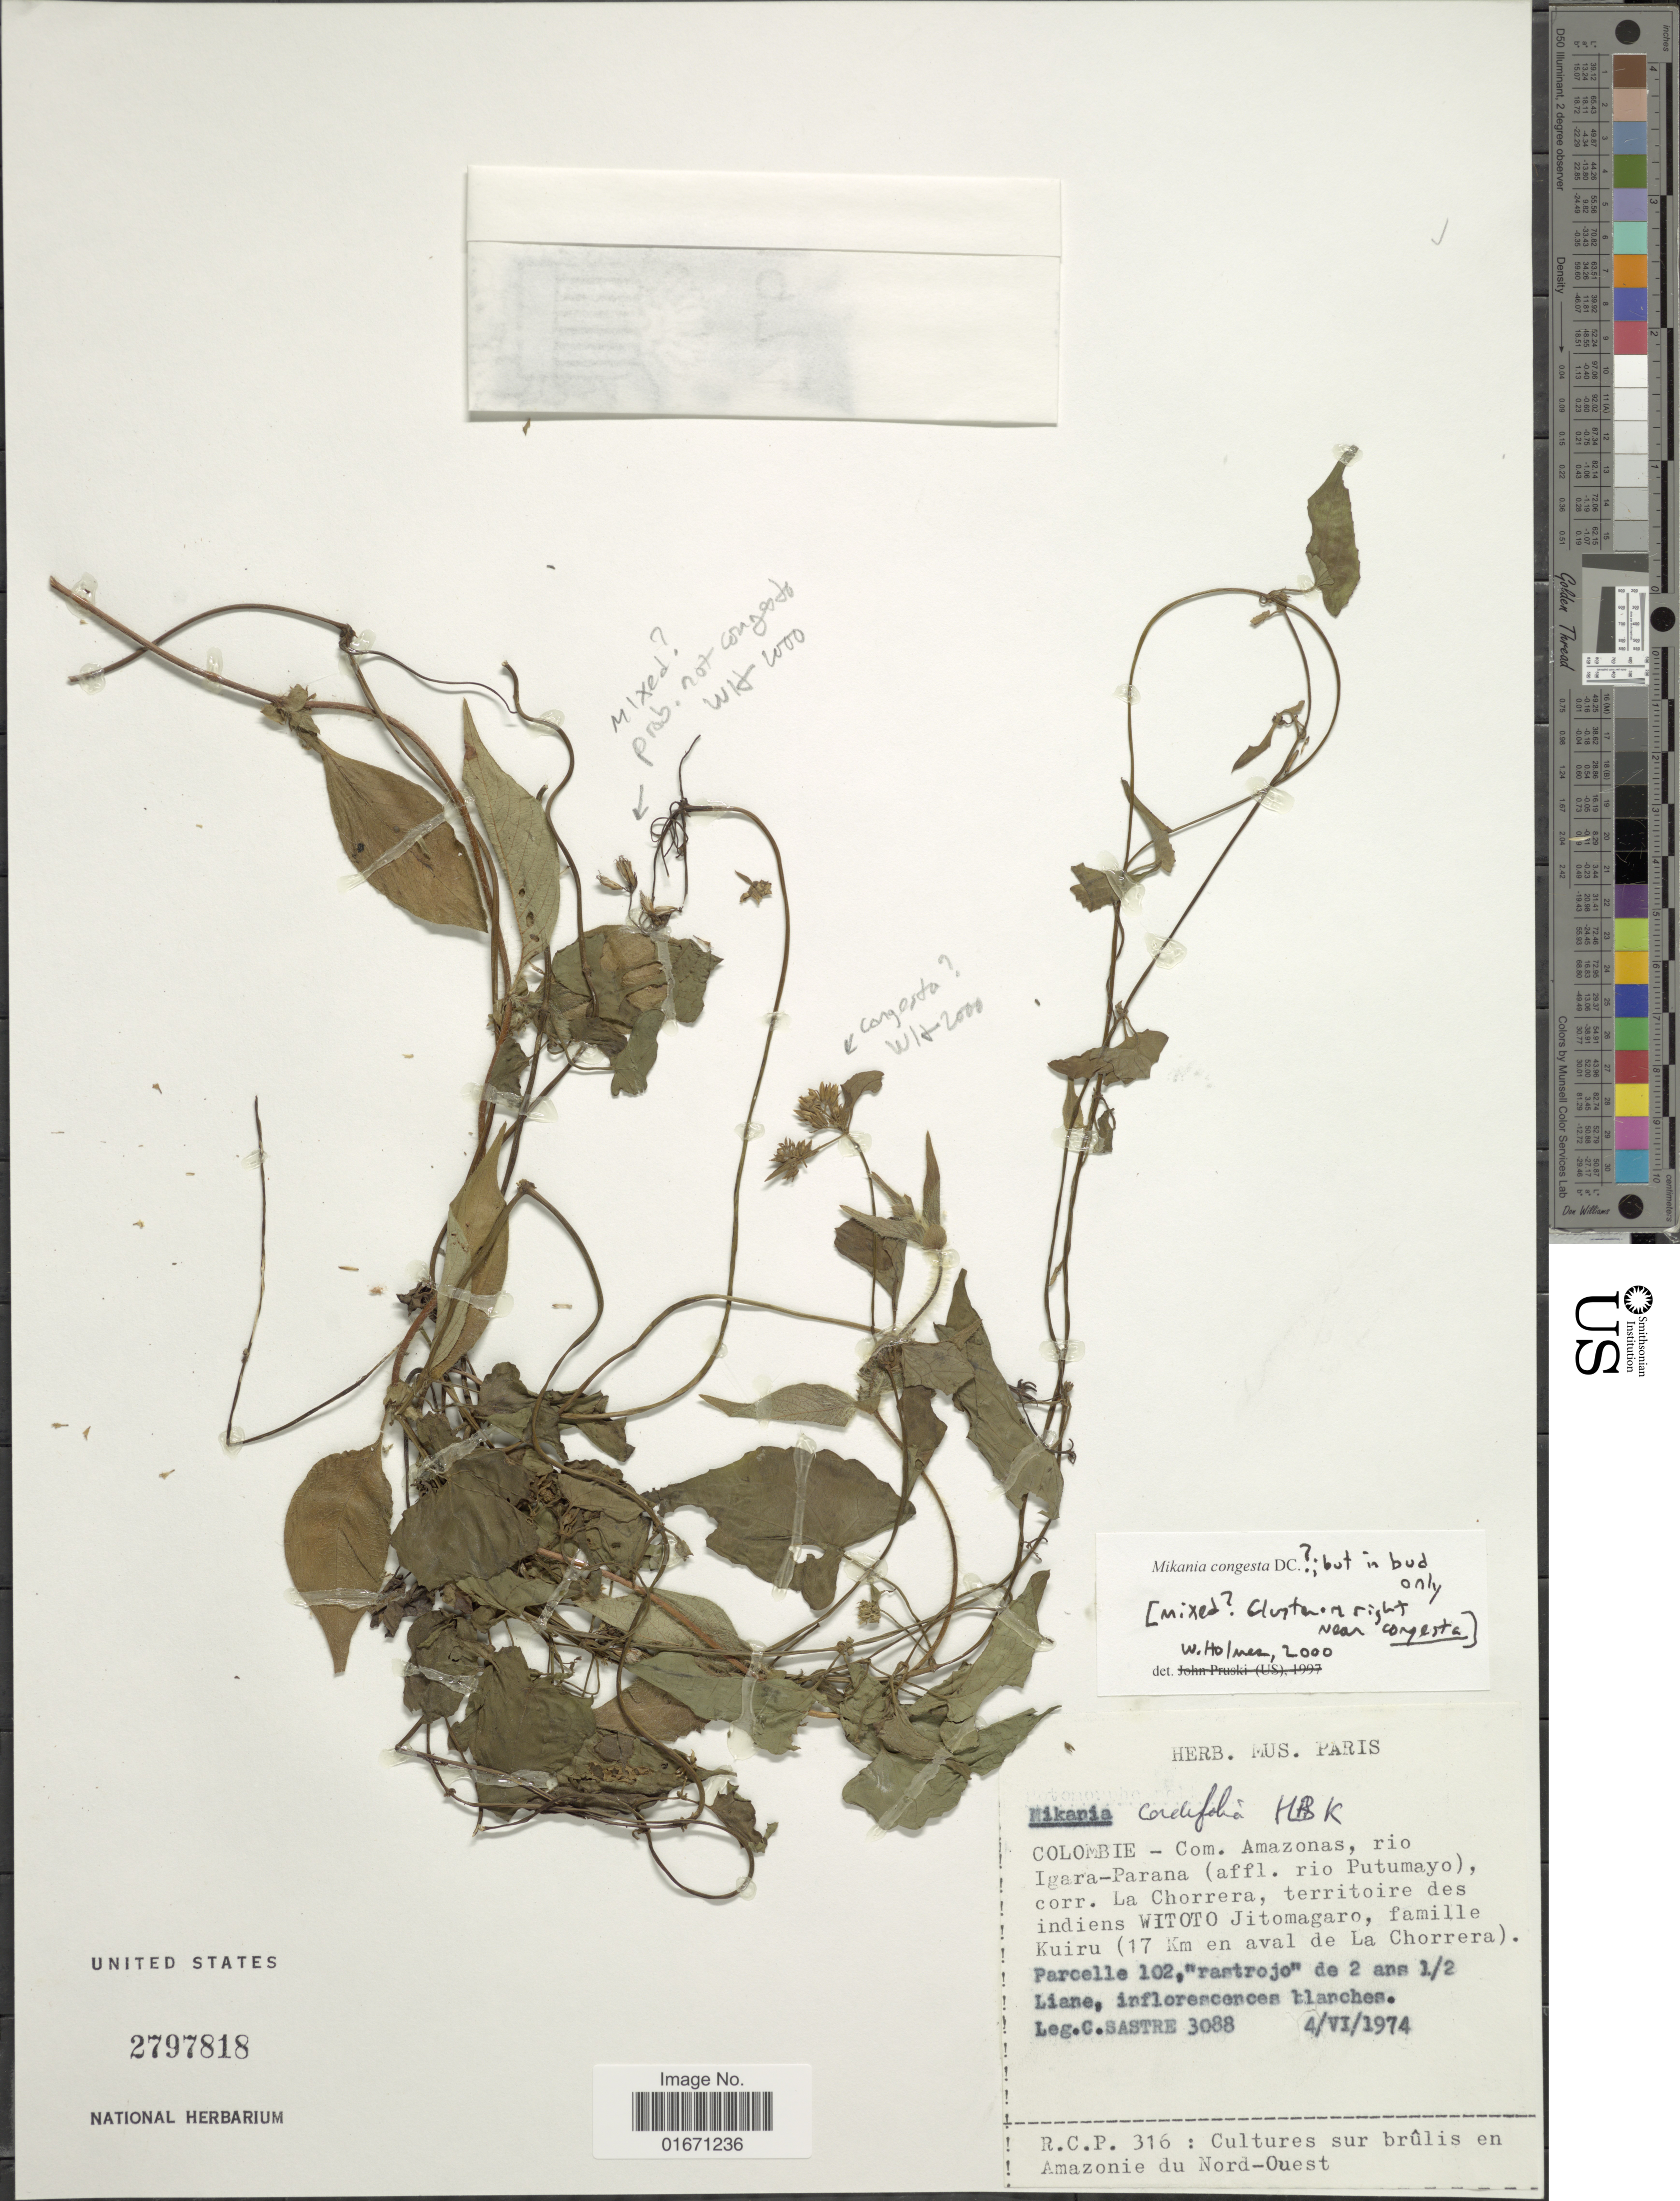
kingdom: Plantae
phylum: Tracheophyta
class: Magnoliopsida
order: Asterales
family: Asteraceae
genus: Mikania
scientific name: Mikania congesta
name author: DC.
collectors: C. Sastre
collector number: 3088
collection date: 1974-06-04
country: Colombia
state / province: Amazônas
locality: Rio Igaa-Parana (affl. rio Putumayo), corr. La Chorrera (17 km en aval de La Chorrera)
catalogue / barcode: US 2797818